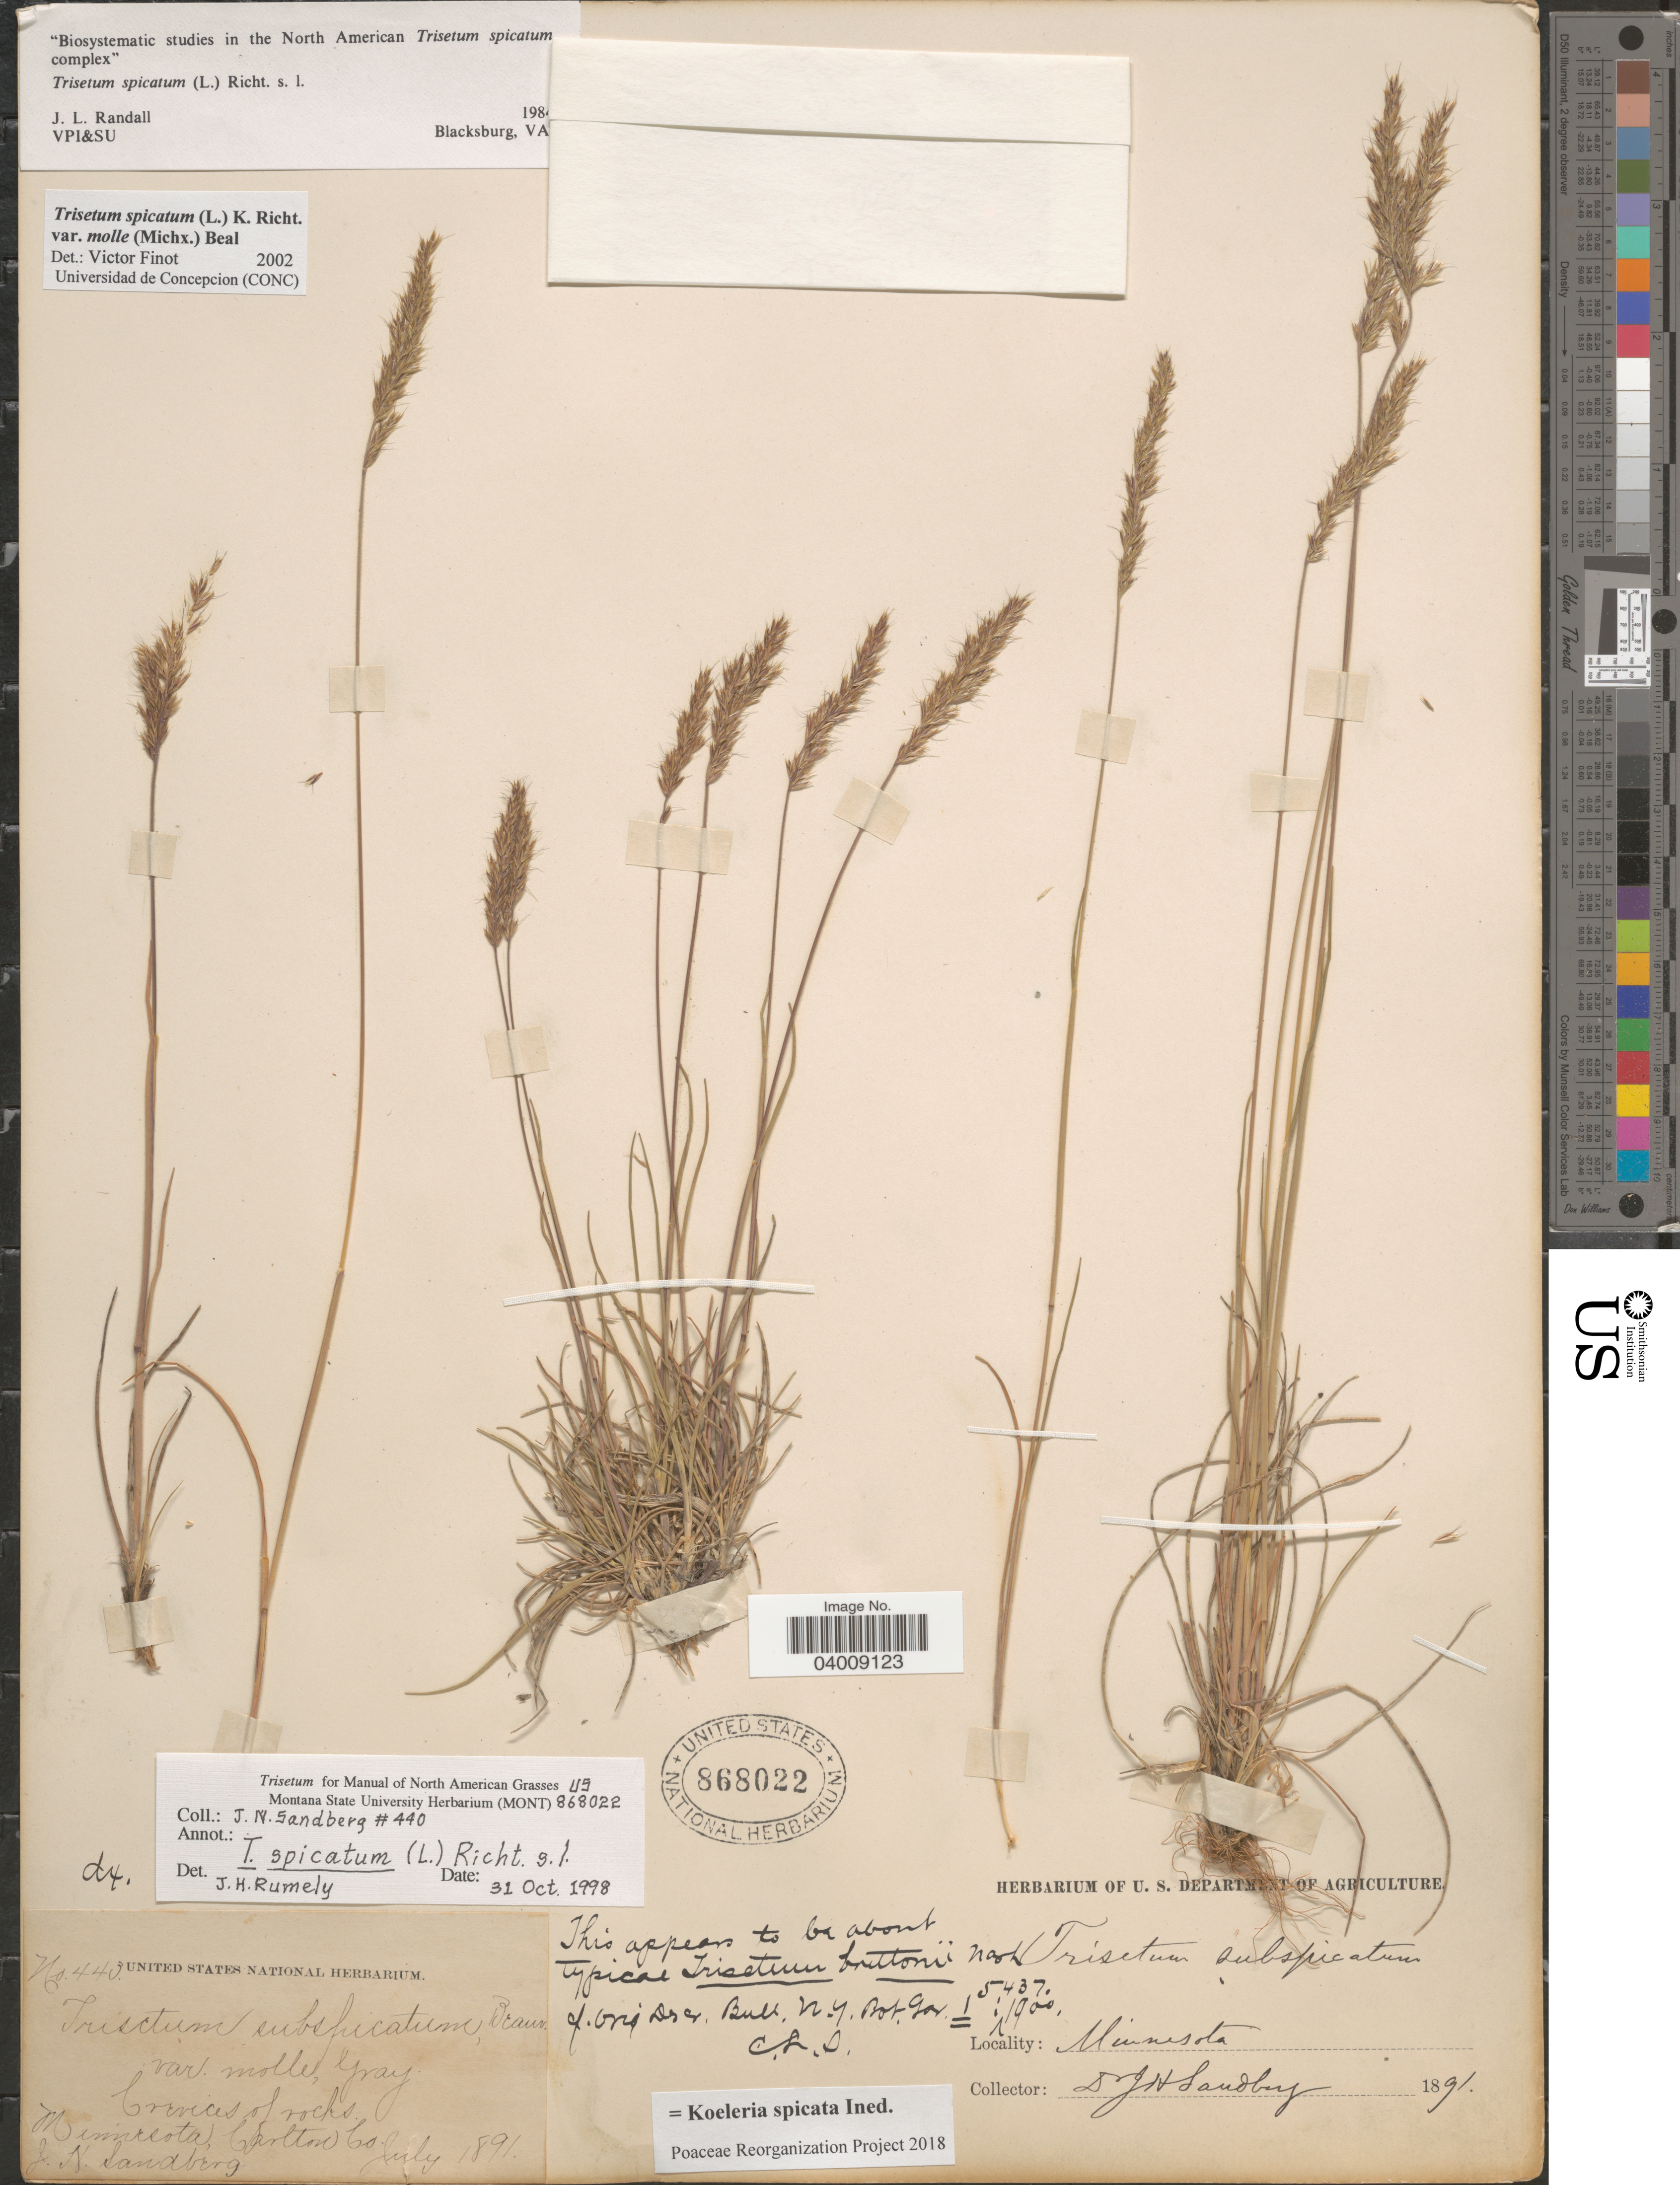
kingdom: Plantae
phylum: Tracheophyta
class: Liliopsida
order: Poales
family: Poaceae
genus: Koeleria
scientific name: Koeleria spicata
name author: (L.) Barberá et al.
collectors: J. H. Sandberg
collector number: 443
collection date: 1891-07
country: United States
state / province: Minnesota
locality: Carlton Co.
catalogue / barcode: US 868022